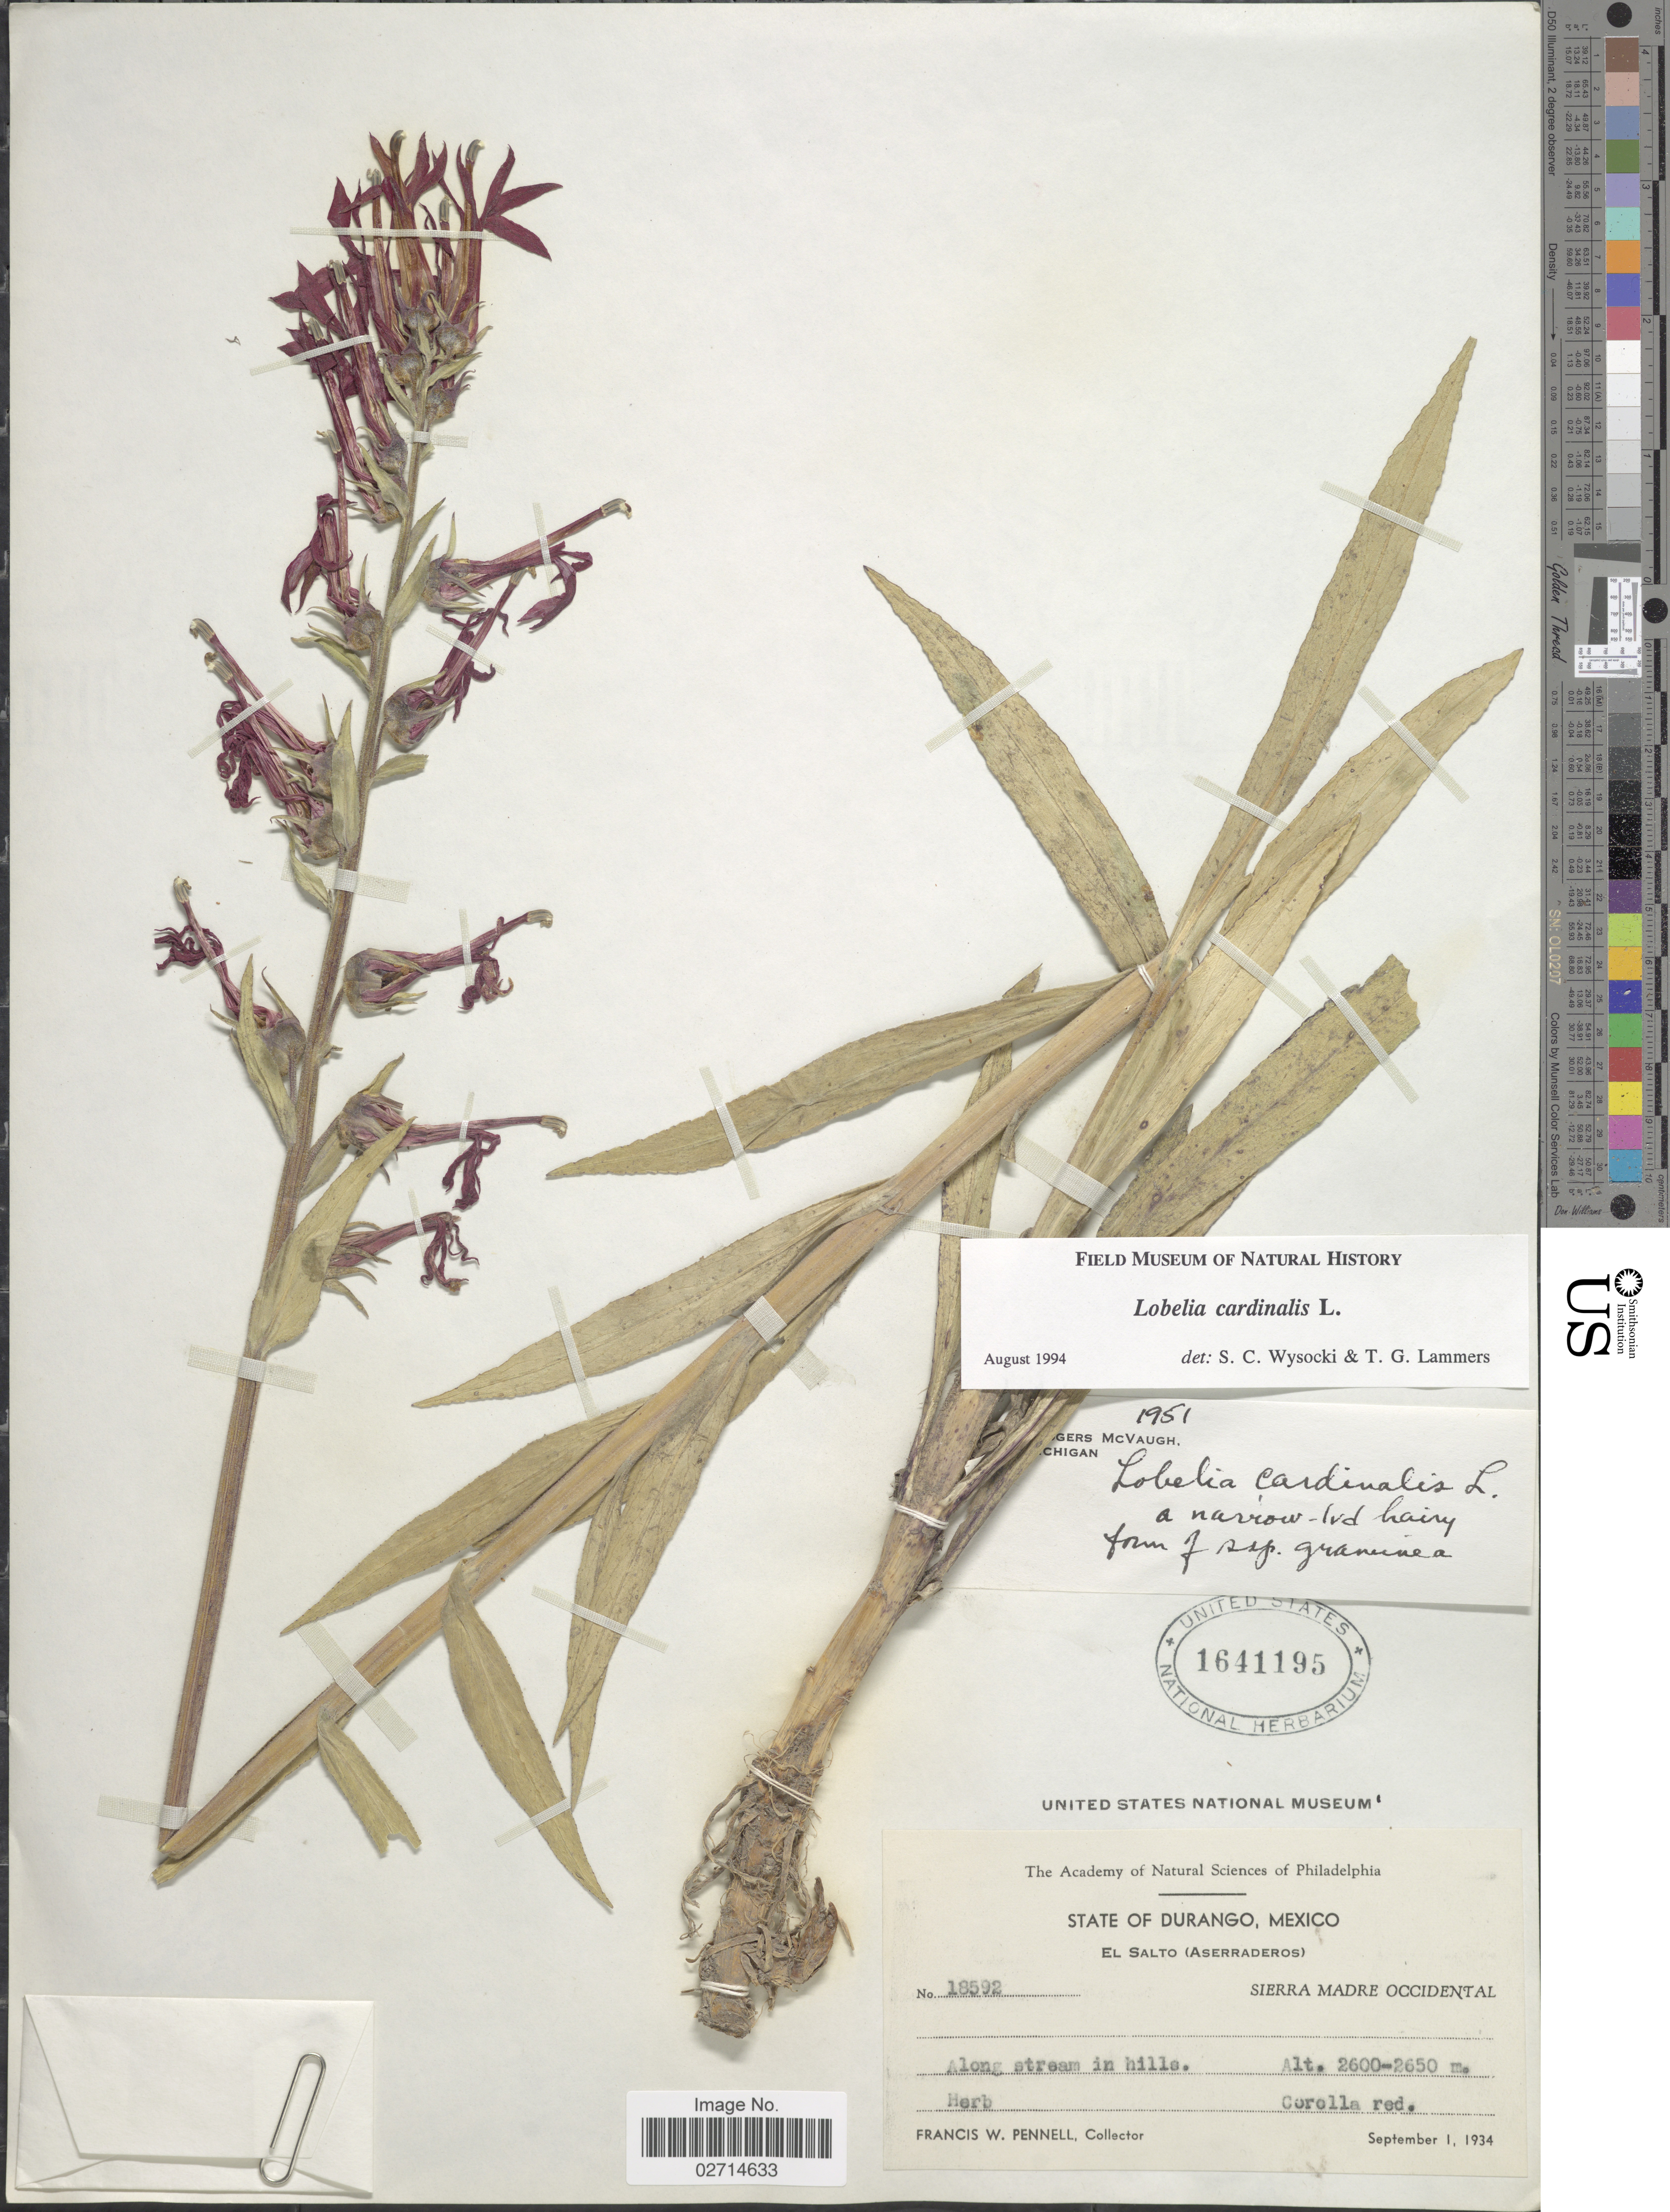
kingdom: Plantae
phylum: Tracheophyta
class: Magnoliopsida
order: Asterales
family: Campanulaceae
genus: Lobelia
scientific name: Lobelia cardinalis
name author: L.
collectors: F. W. Pennell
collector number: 18592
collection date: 1934-09-01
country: Mexico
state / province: Durango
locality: El Salto ( Asseraderos). Sierra Madre Occidental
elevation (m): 2600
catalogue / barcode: US 1641195